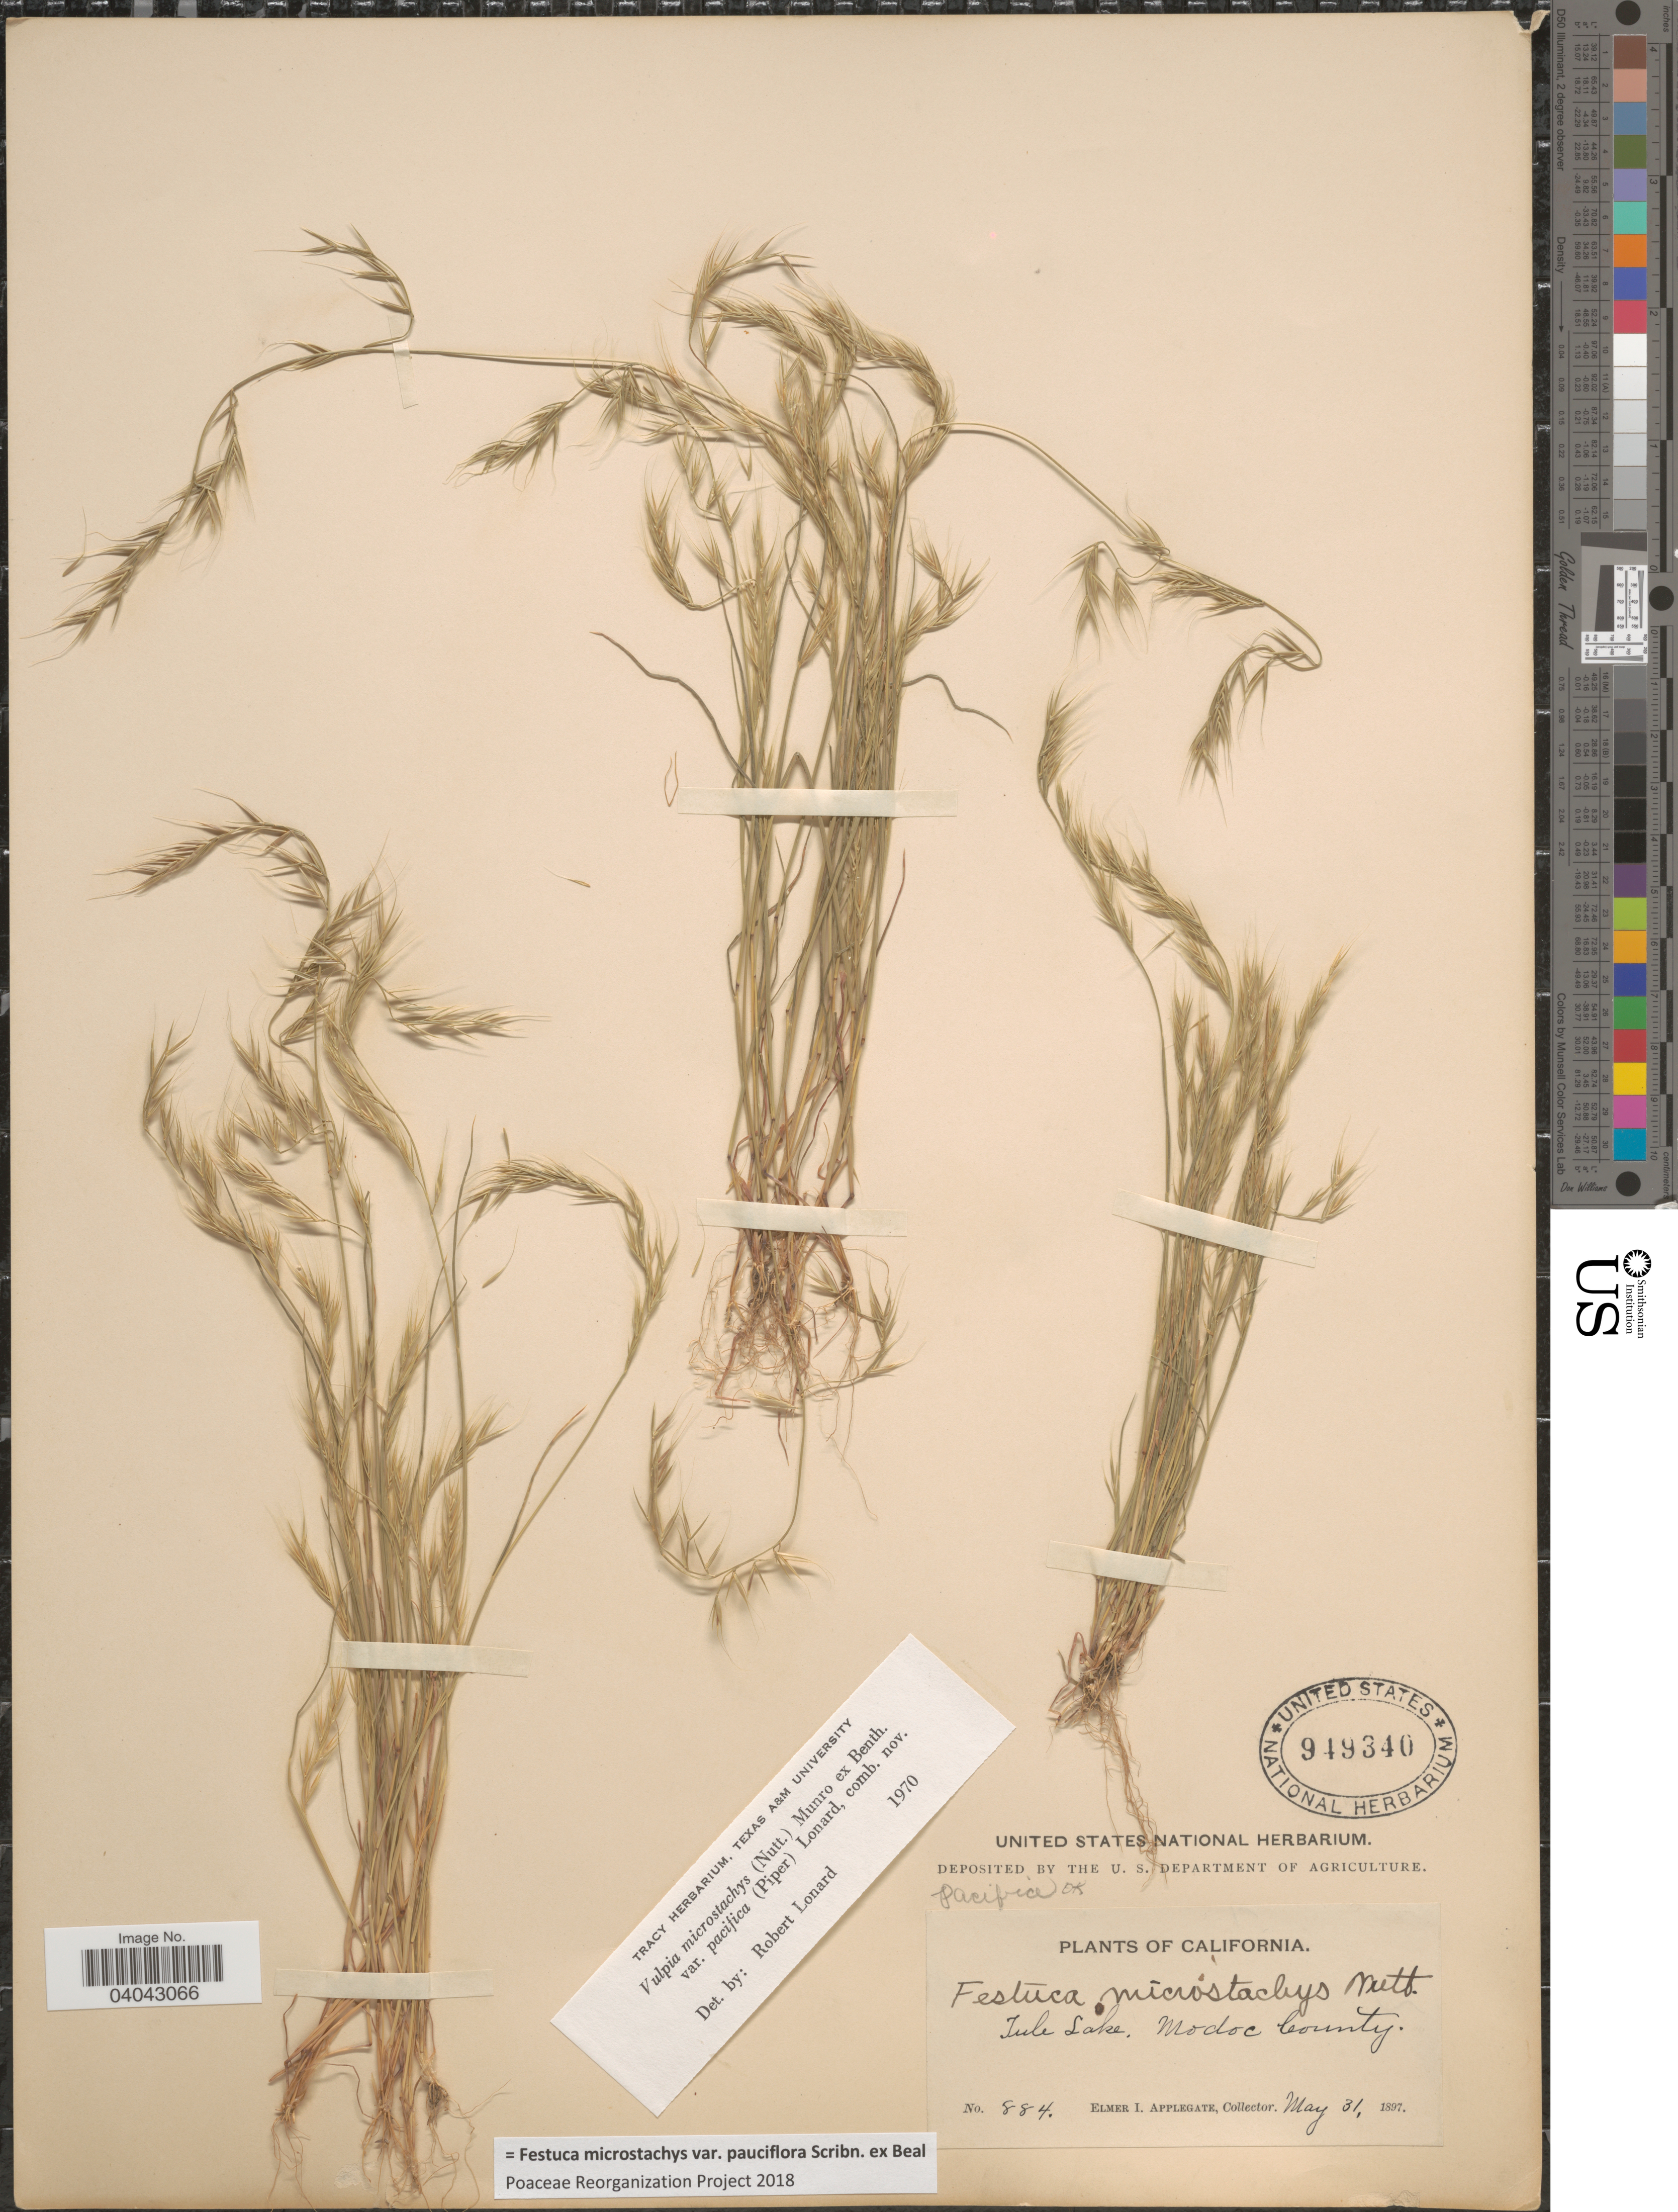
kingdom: Plantae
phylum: Tracheophyta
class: Liliopsida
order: Poales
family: Poaceae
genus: Festuca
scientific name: Festuca microstachys var. pauciflora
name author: Scribn. ex W.J. Beal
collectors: E. I. Applegate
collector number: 884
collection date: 1897-05-31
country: United States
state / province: California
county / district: Modoc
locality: Tule Lake, Modoc County.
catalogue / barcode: US 949340